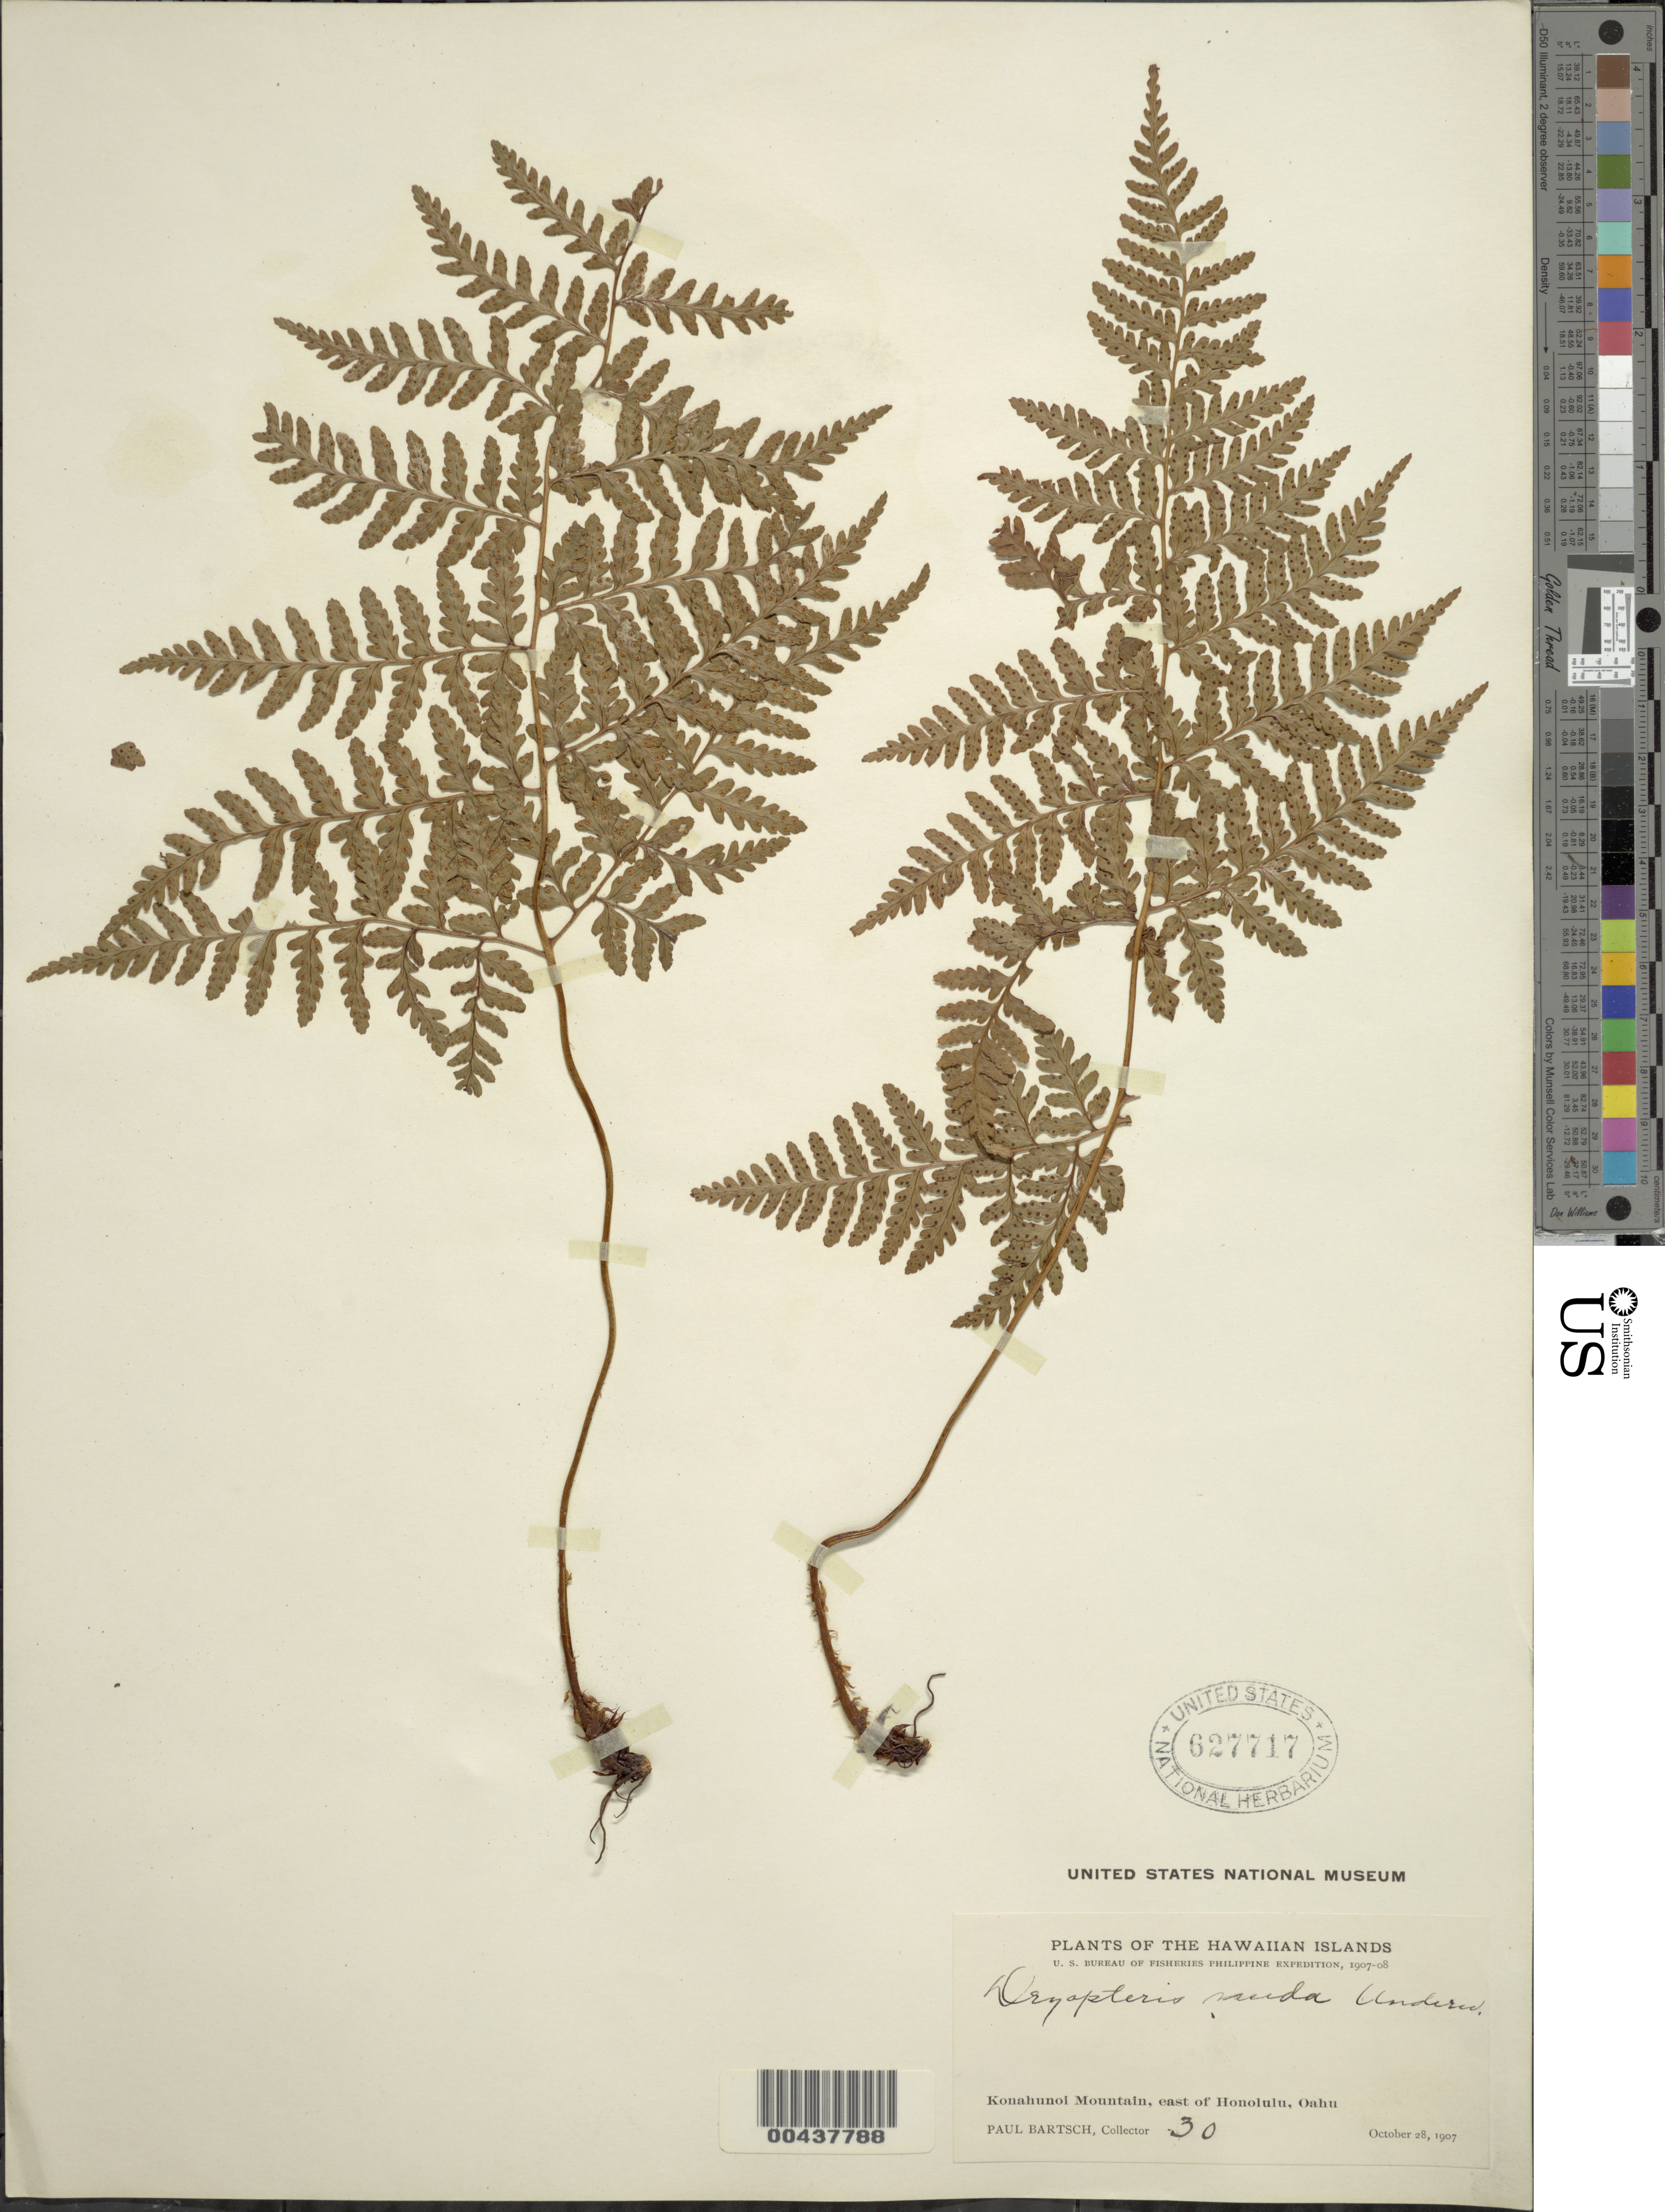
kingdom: Plantae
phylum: Tracheophyta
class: Polypodiopsida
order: Polypodiales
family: Dryopteridaceae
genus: Dryopteris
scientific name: Dryopteris glabra var. nuda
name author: (Underw.) Fraser-Jenk.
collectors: P. Bartsch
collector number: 30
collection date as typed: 28 Oct 1907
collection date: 1907-10-28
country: United States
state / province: Hawaii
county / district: Honolulu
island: Oahu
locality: Konahunoi Mountain, E of Honolulu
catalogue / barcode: US 627717